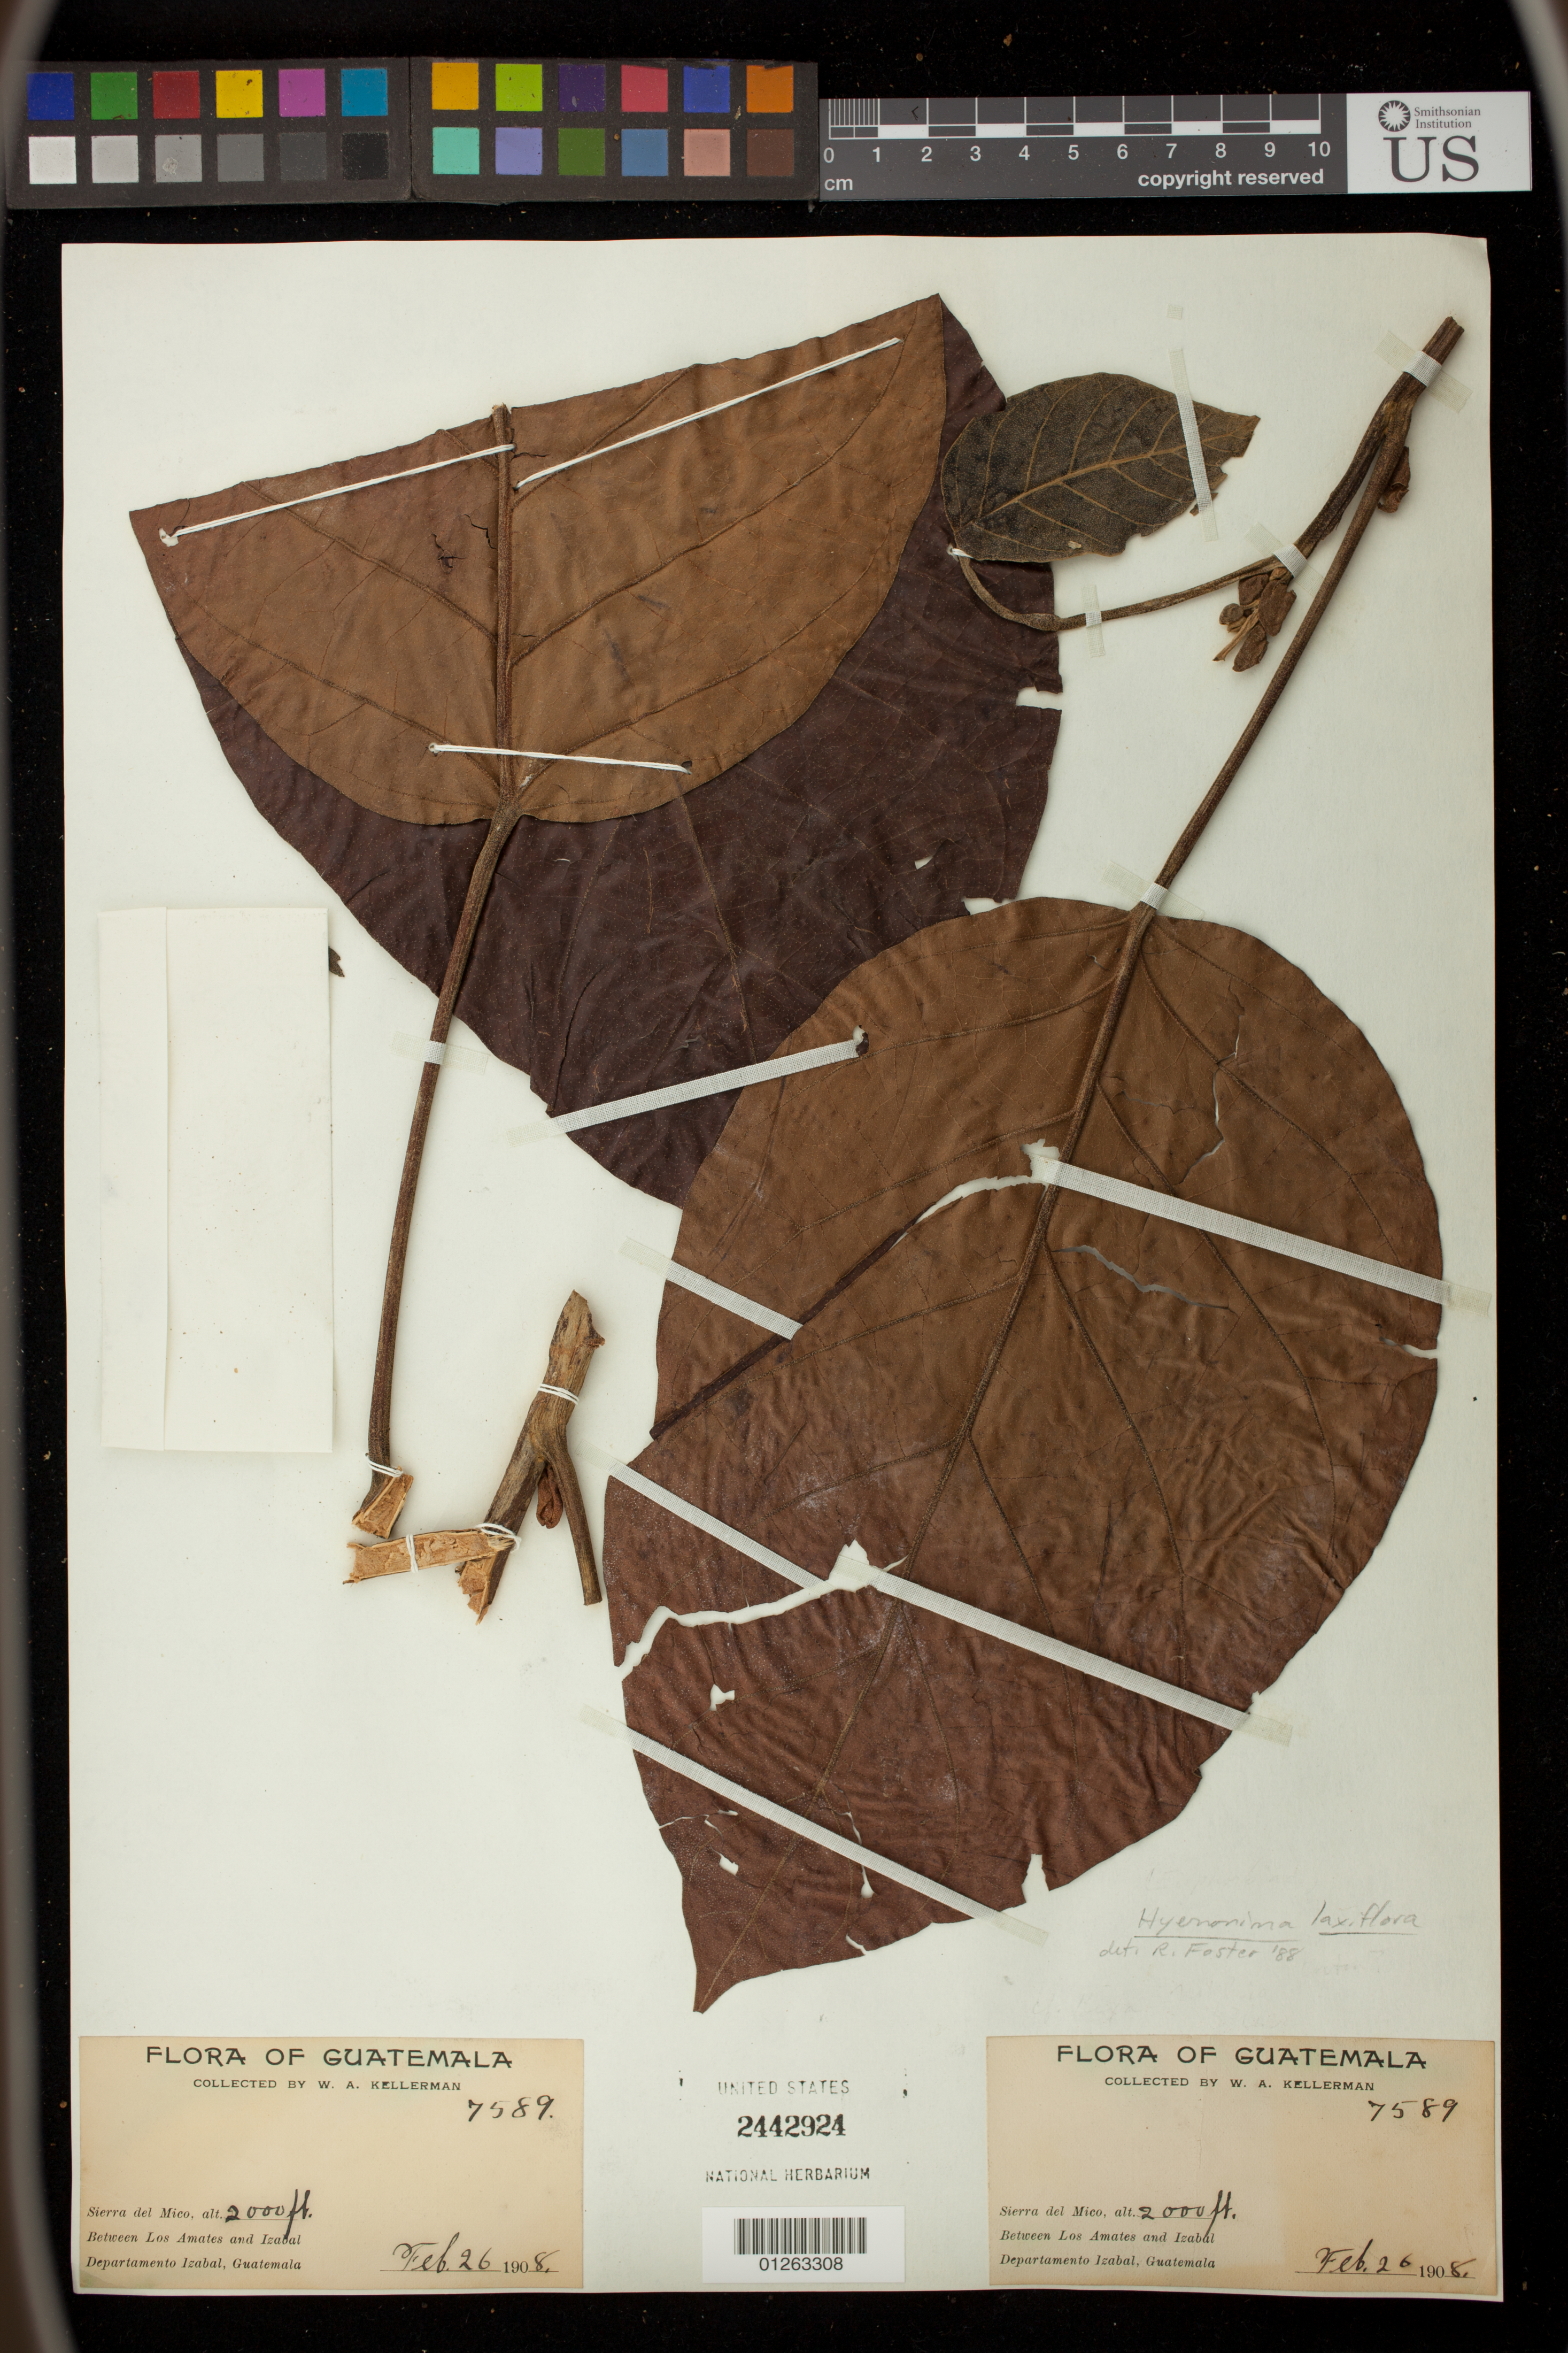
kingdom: Plantae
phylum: Tracheophyta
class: Magnoliopsida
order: Malpighiales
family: Phyllanthaceae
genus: Hieronyma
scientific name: Hieronyma laxiflora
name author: (Tul.) Müll. Arg.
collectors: W. Kellerman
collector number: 7589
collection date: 1908-02-20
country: Guatemala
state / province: Izabal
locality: Sierra del Mico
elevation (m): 610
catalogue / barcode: US 2242924